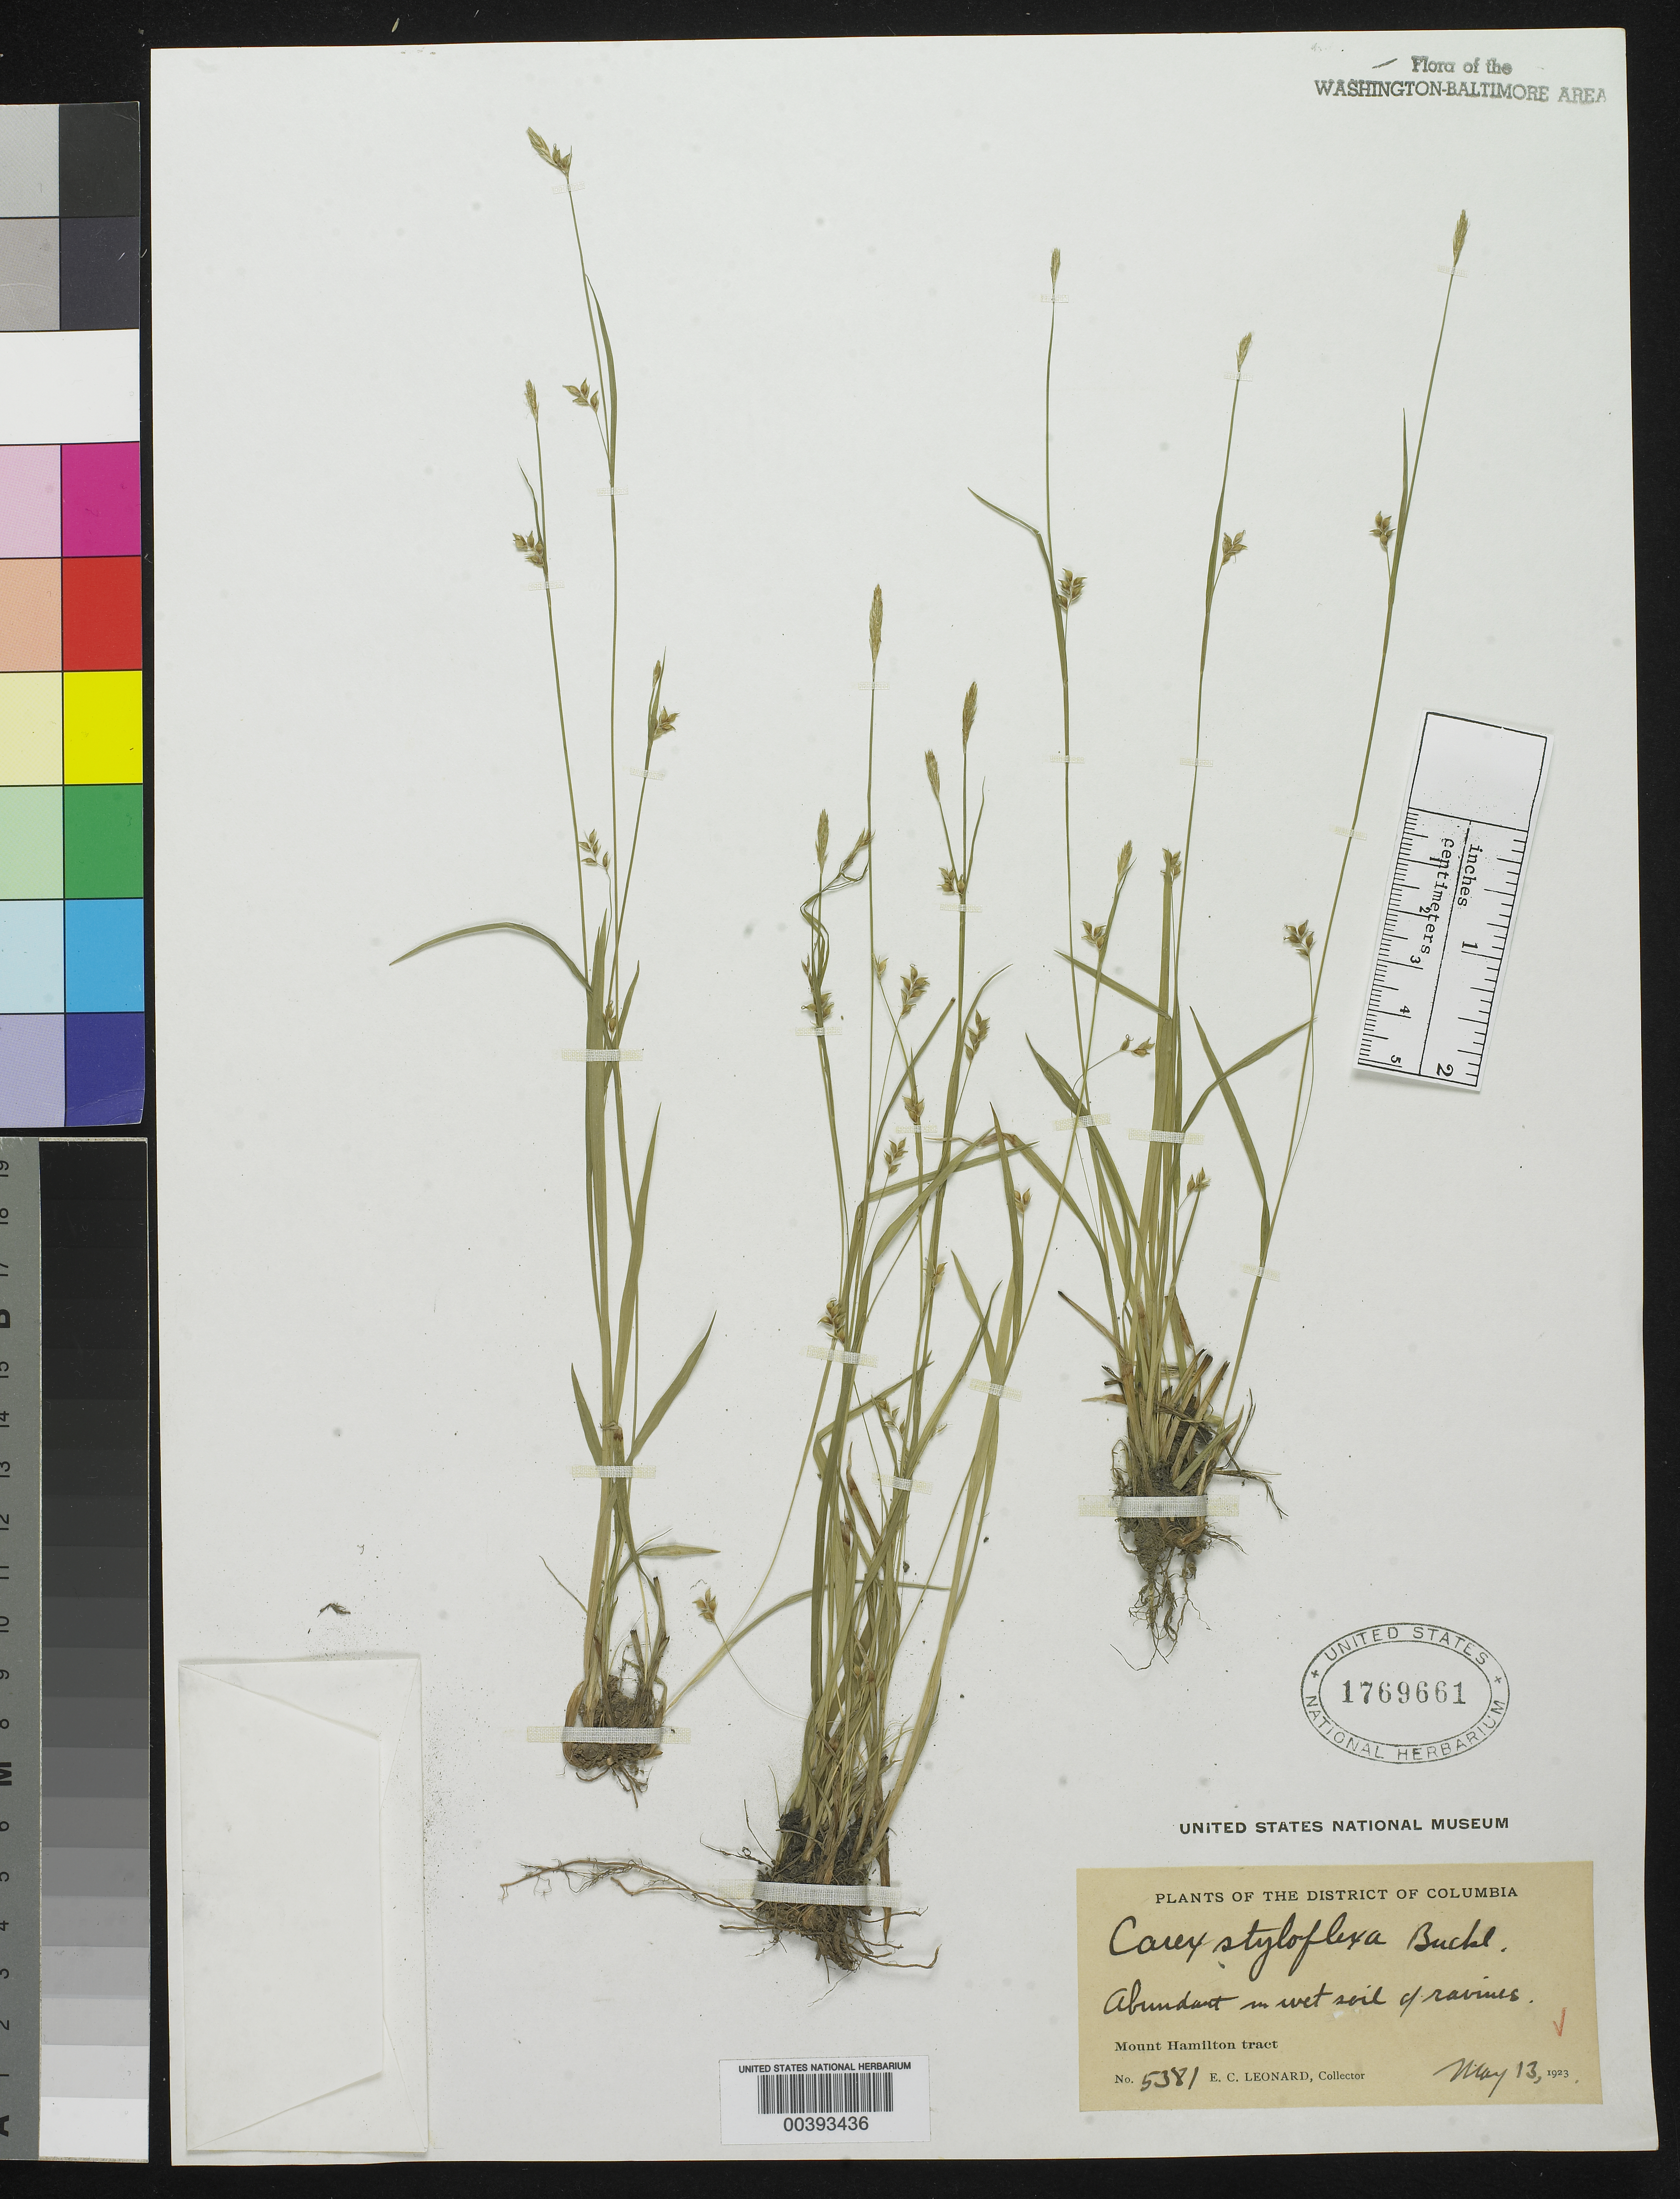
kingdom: Plantae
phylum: Tracheophyta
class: Liliopsida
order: Poales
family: Cyperaceae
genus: Carex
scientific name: Carex styloflexa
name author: Buckley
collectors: E. C. Leonard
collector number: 5381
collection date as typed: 13 May 1923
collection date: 1923-05-13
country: United States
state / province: District of Columbia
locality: Mount Hamilton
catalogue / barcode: US 1769661